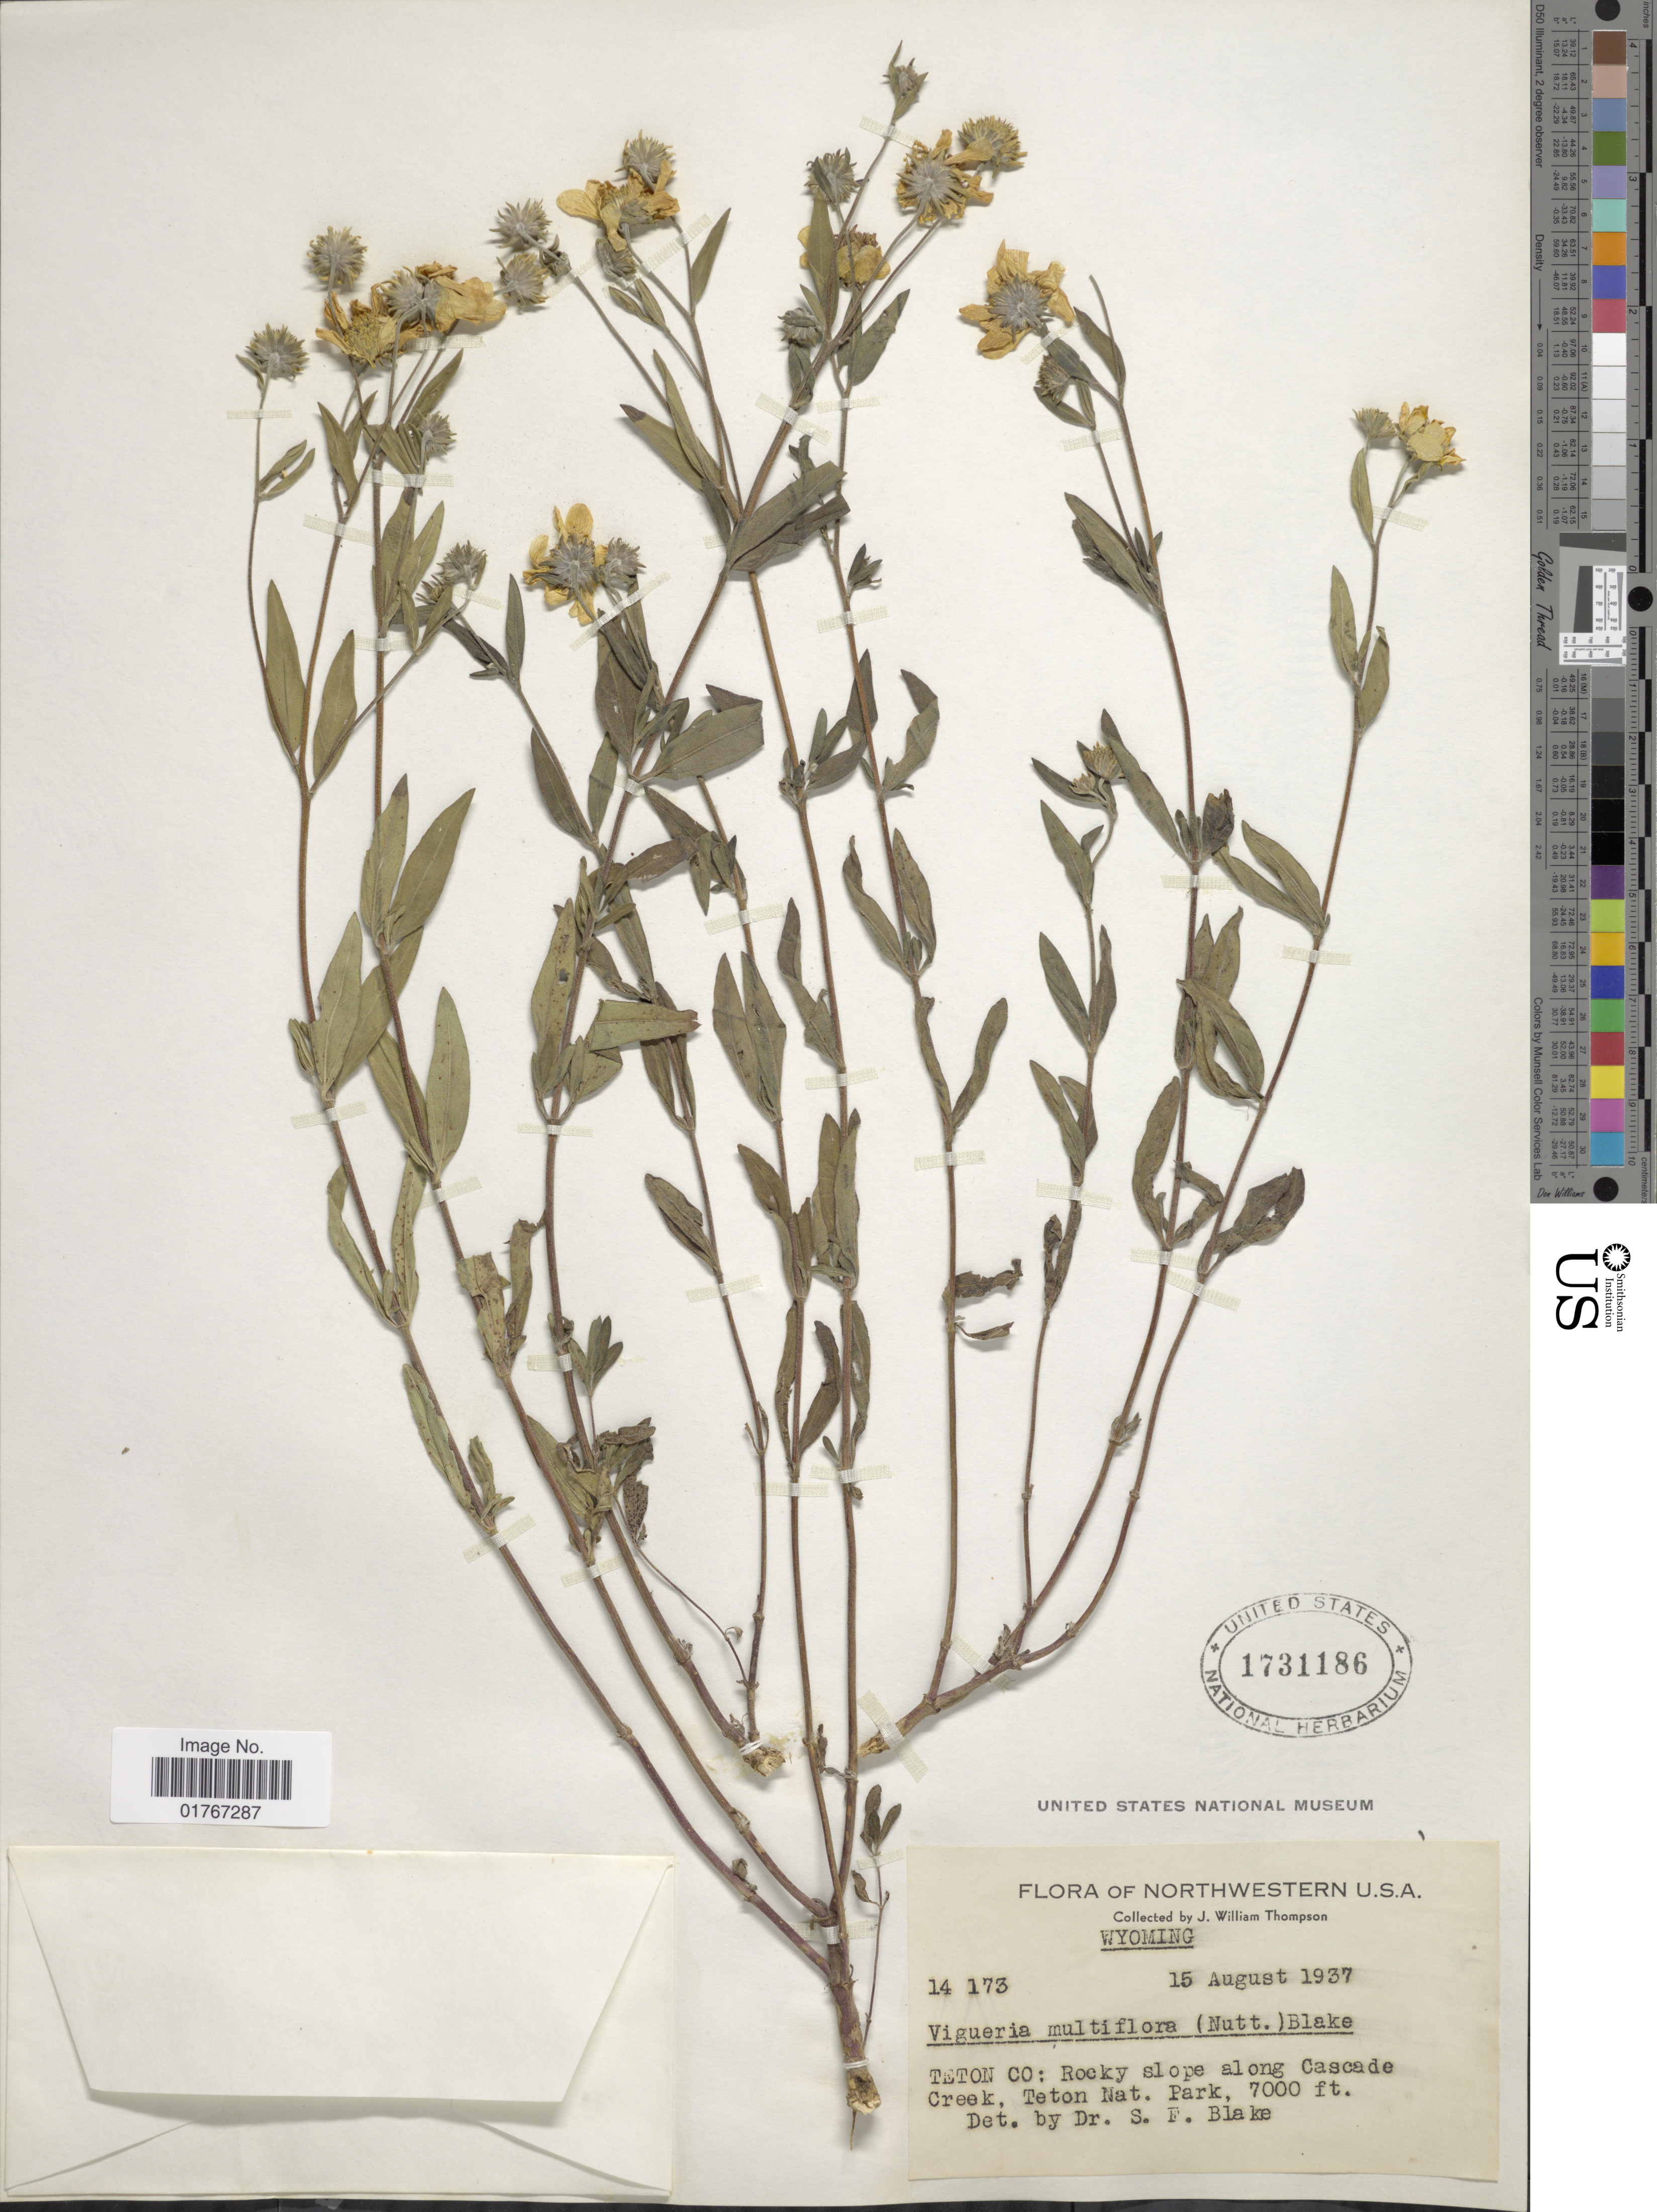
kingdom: Plantae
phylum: Tracheophyta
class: Magnoliopsida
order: Asterales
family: Asteraceae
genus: Heliomeris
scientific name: Heliomeris multiflora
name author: Nutt.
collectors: J. W. Thompson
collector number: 14173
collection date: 1937-08-15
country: United States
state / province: Wyoming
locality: Northwestern U.S.A., teton Co; Rocky slope along Cascade Creek, teton Nat Park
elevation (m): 2134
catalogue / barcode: US 1731186